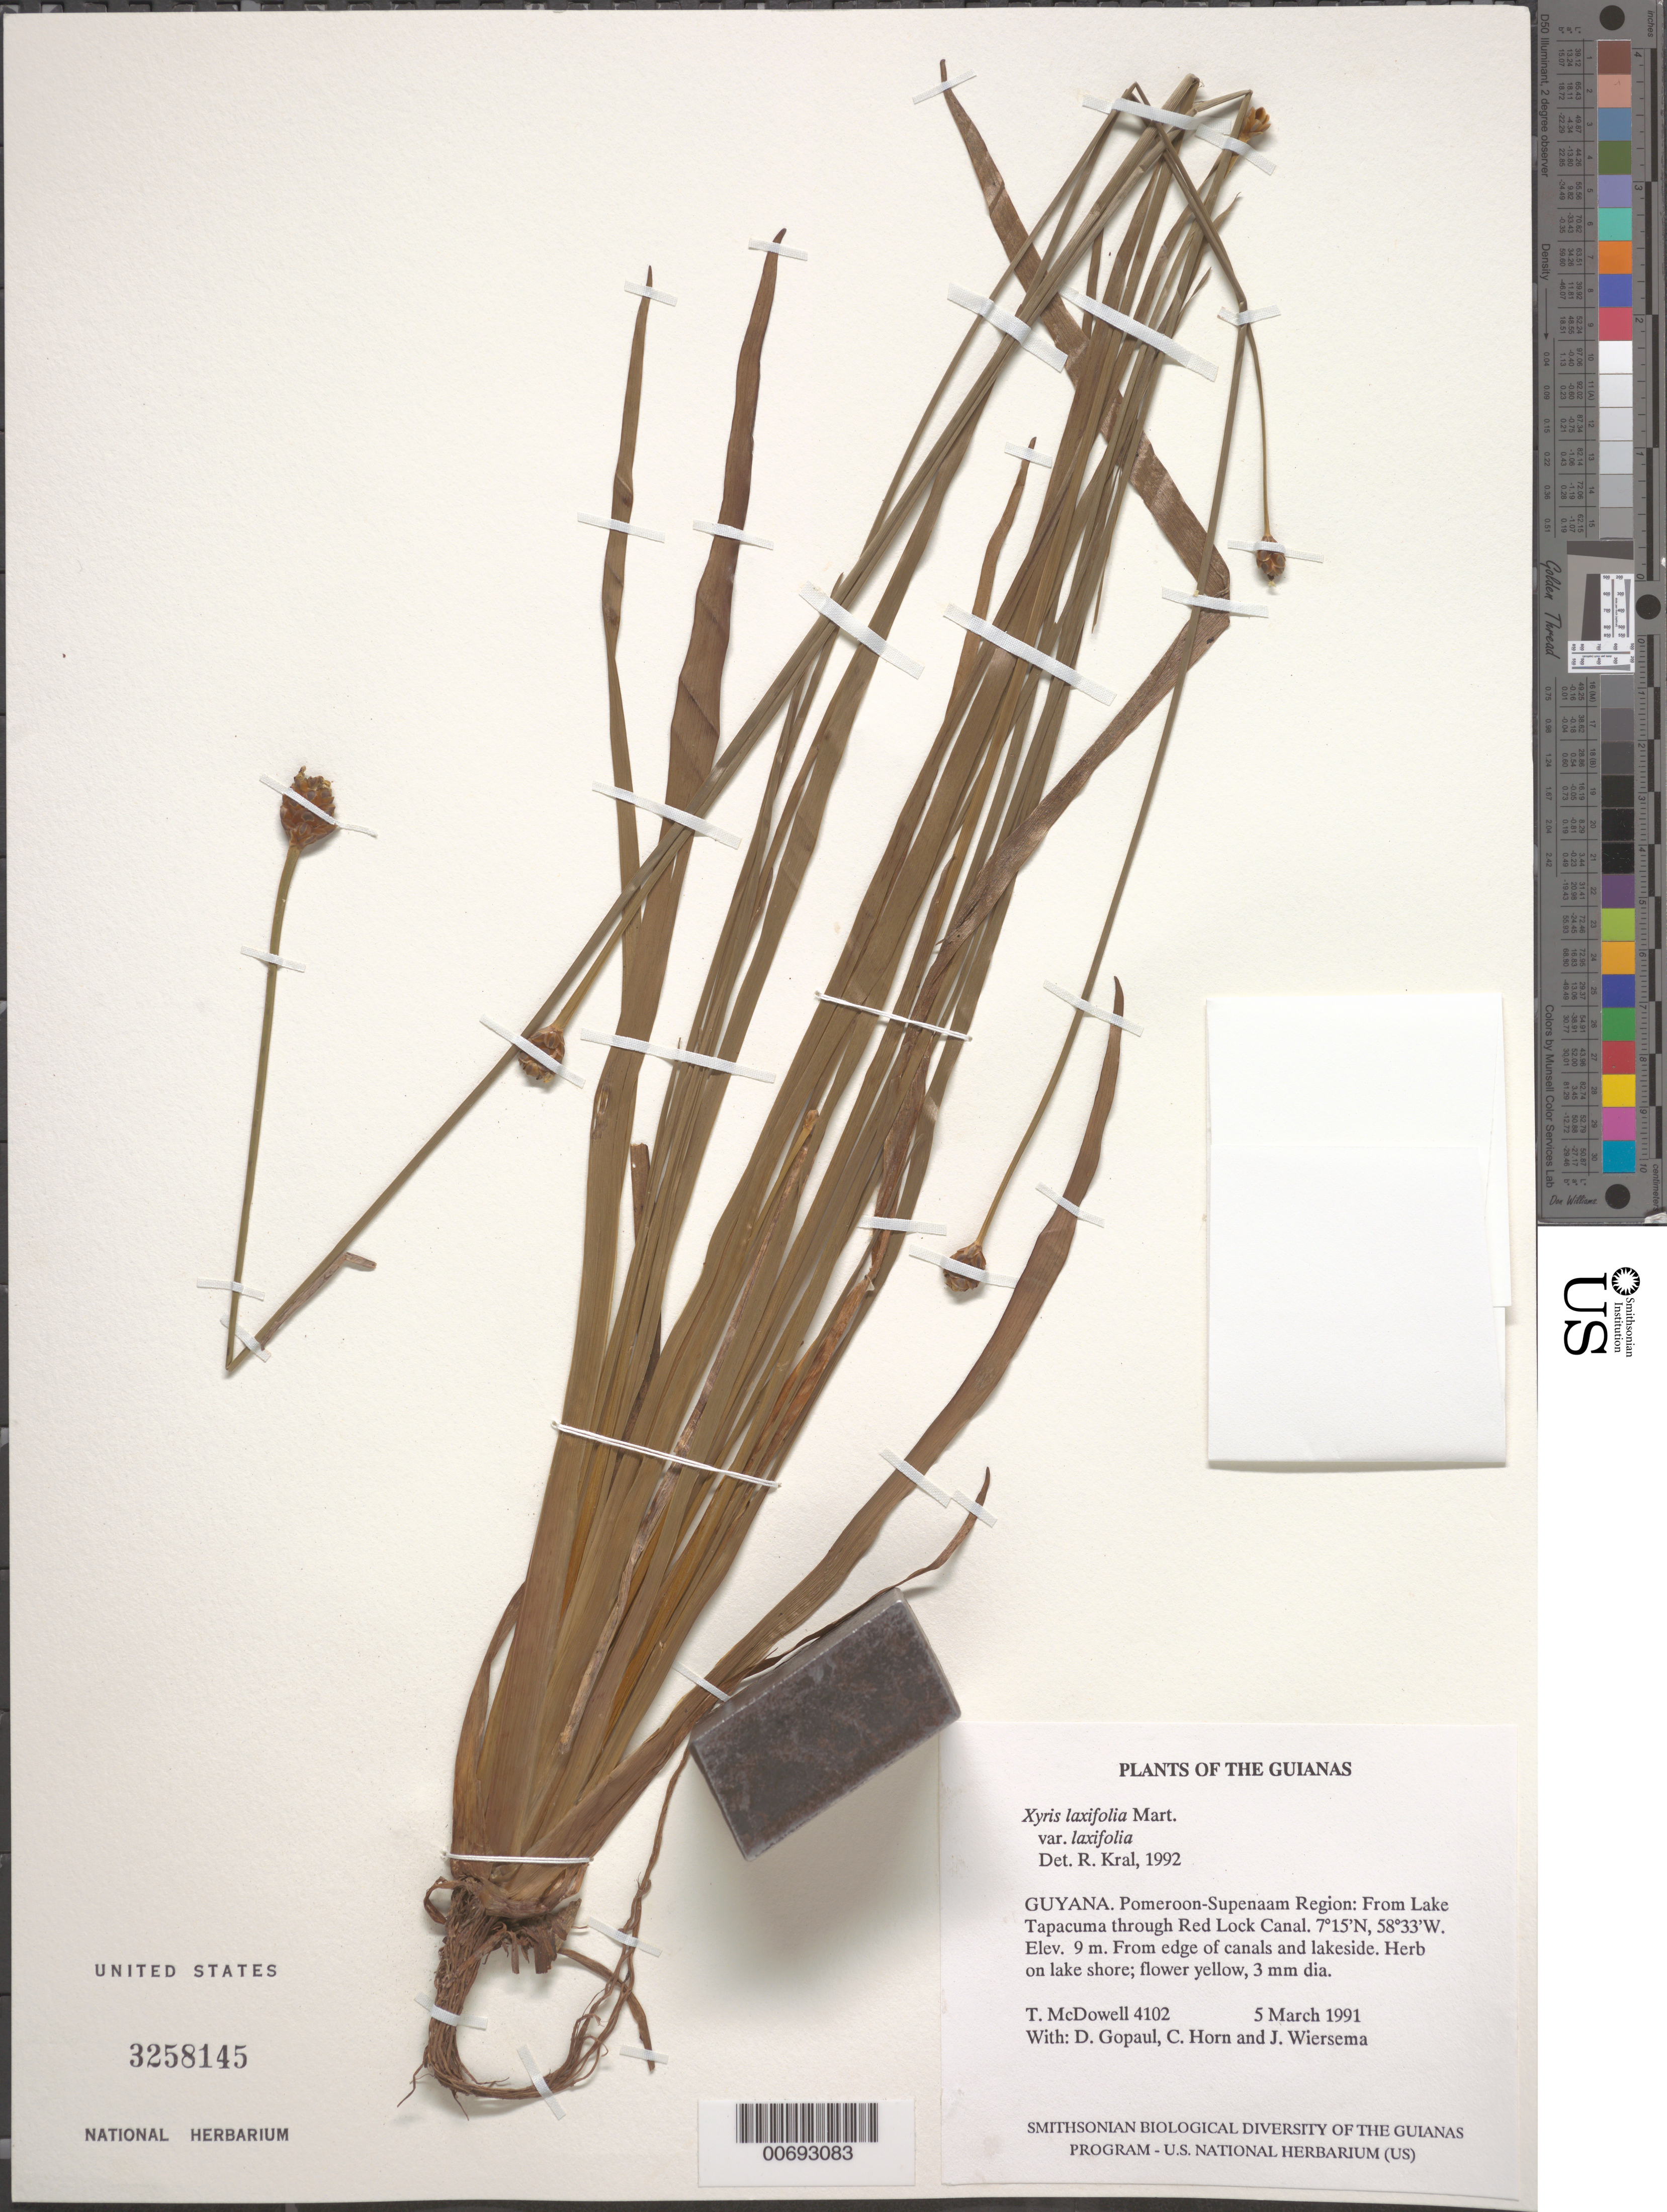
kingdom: Plantae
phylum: Tracheophyta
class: Liliopsida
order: Poales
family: Xyridaceae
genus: Xyris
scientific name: Xyris laxifolia var. laxifolia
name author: Mart.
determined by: Kral, Robert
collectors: T. McDowell, D. Gopaul, C. N. Horn & J. H. Wiersema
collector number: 4102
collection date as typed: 5 March 1991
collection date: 1991-03-05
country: Guyana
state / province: Pomeroon-Supenaam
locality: From Lake Tapacuma through Red Lock Canal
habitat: From edge of canals and lakeside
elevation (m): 9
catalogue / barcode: US 3258145